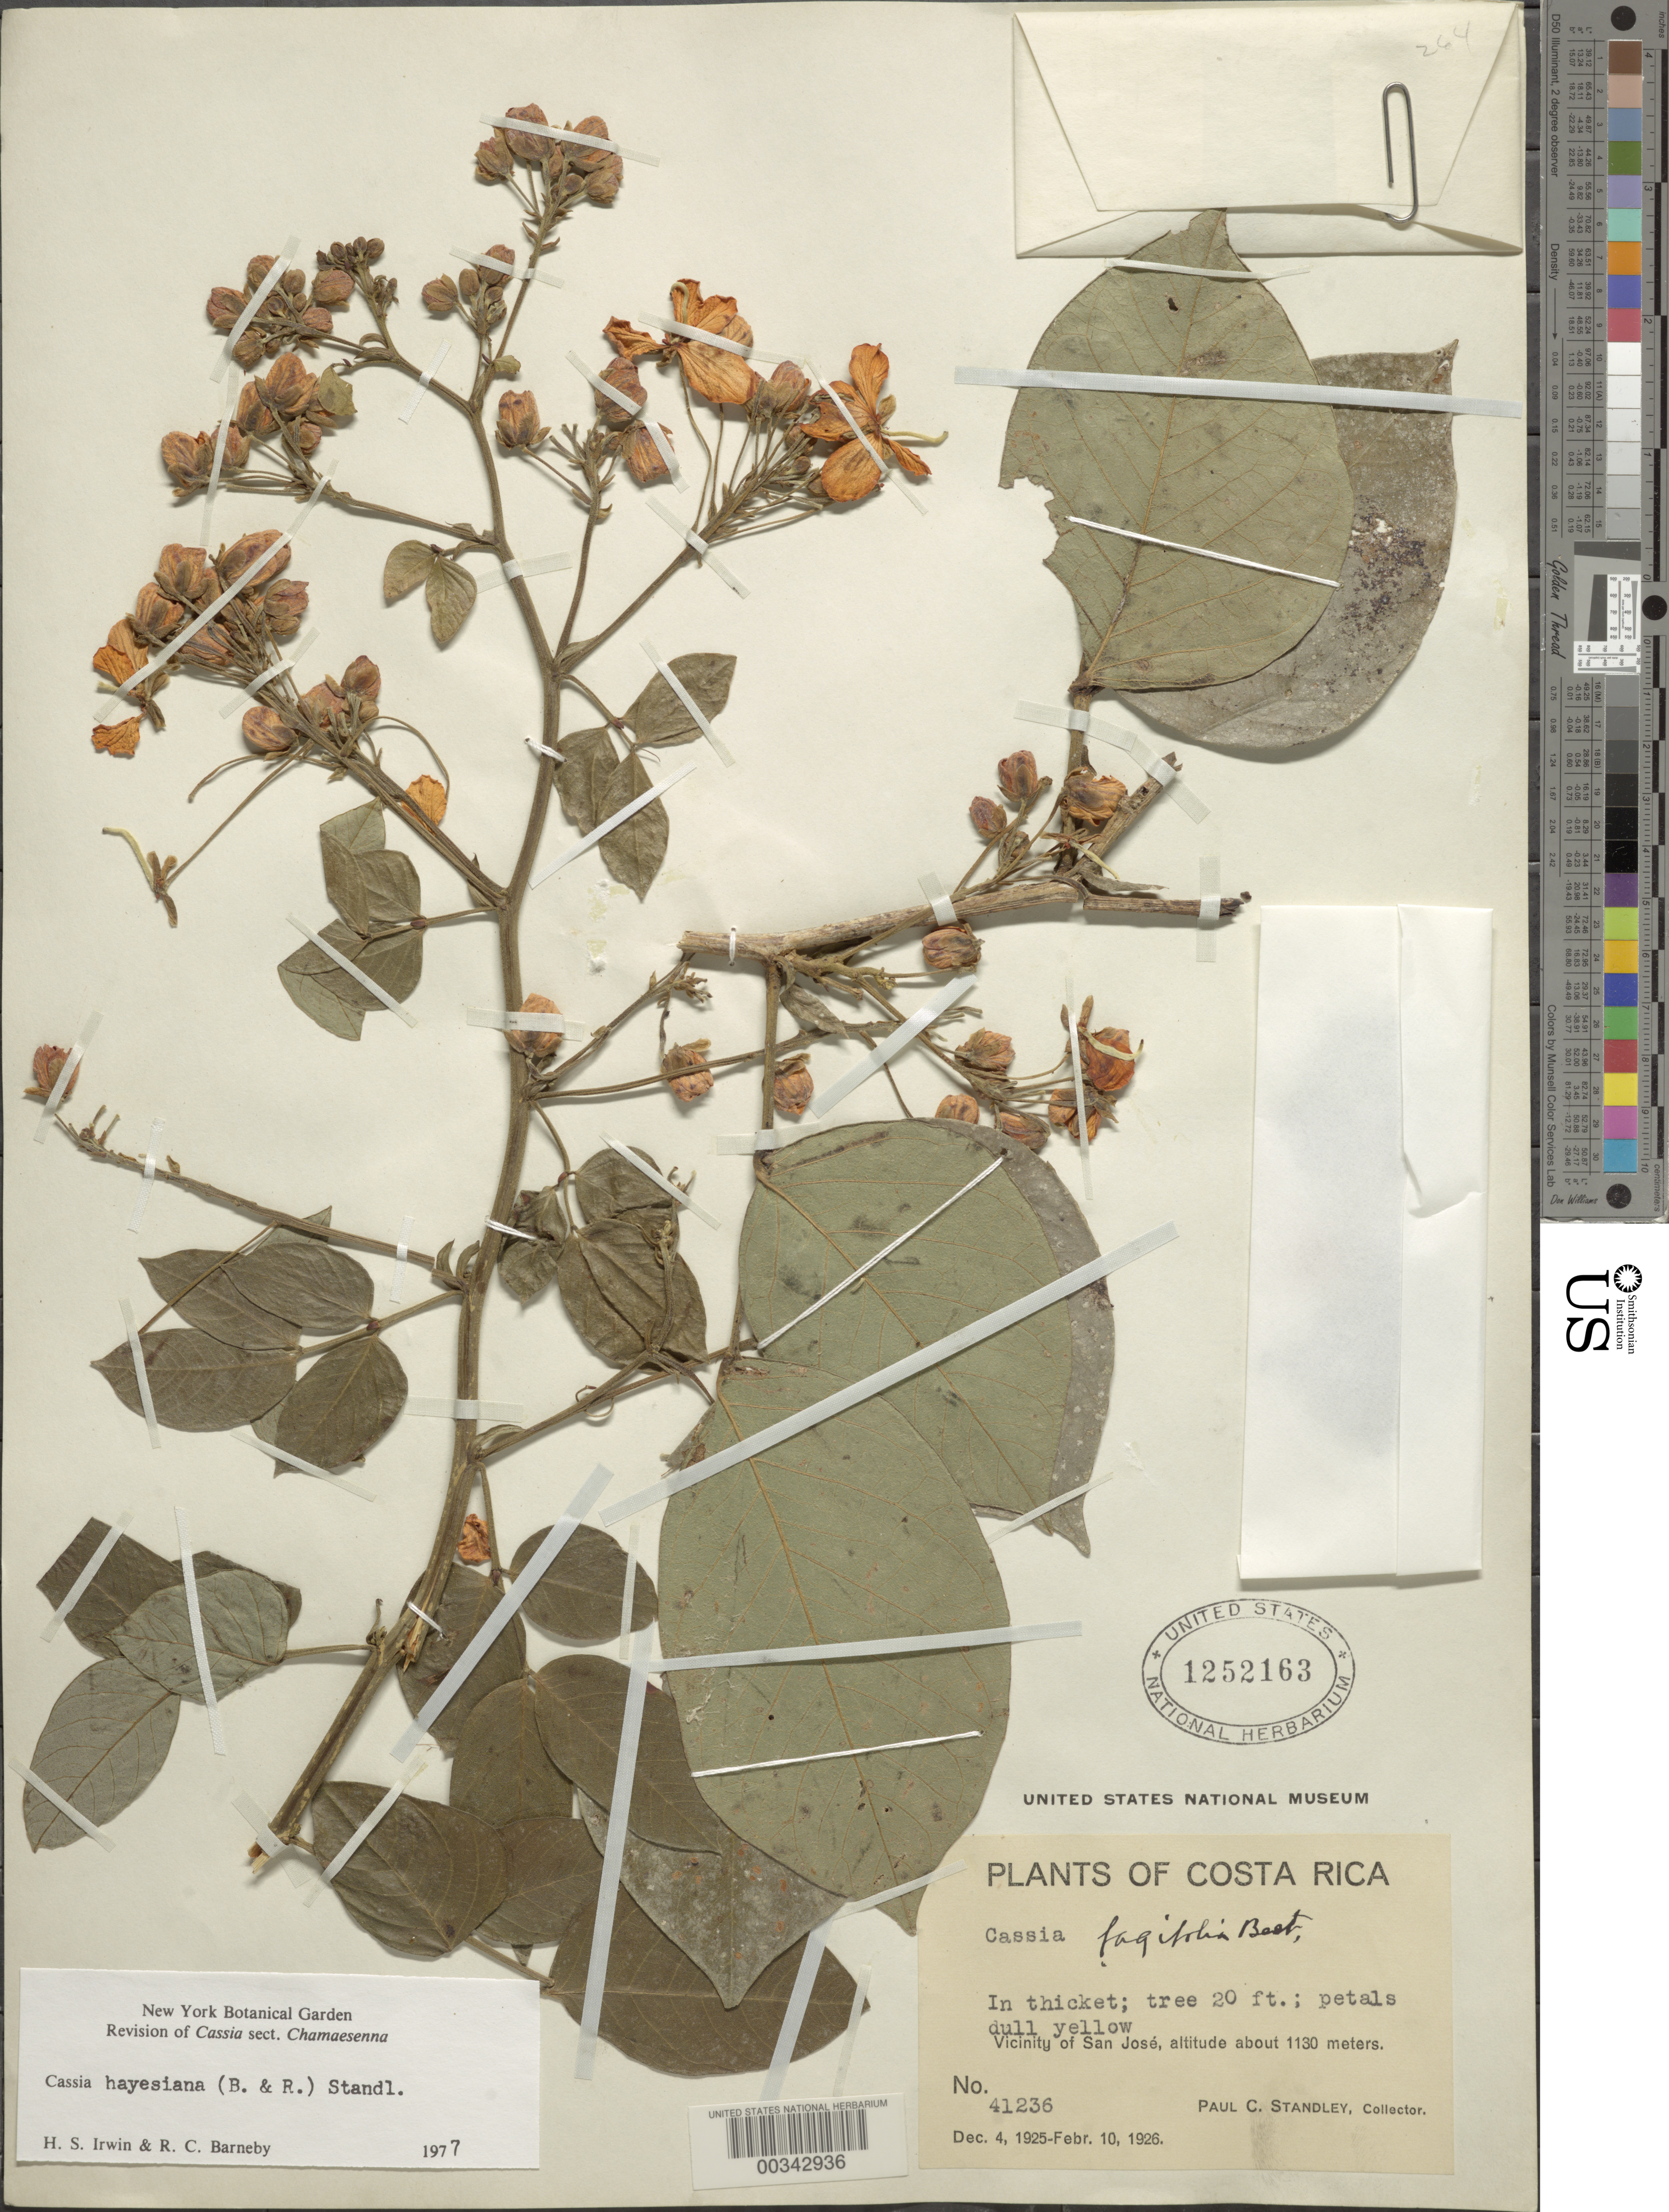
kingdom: Plantae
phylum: Tracheophyta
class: Magnoliopsida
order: Fabales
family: Fabaceae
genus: Senna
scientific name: Senna hayesiana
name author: (Britton & Rose) H.S. Irwin & Barneby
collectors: P. C. Standley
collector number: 41236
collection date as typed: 04 Dec 1925 to 10 Feb 1926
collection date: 1925-12-04/1926-02-10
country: Costa Rica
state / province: San José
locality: Vicinity of San José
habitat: Thickets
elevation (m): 1130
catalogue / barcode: US 1252163